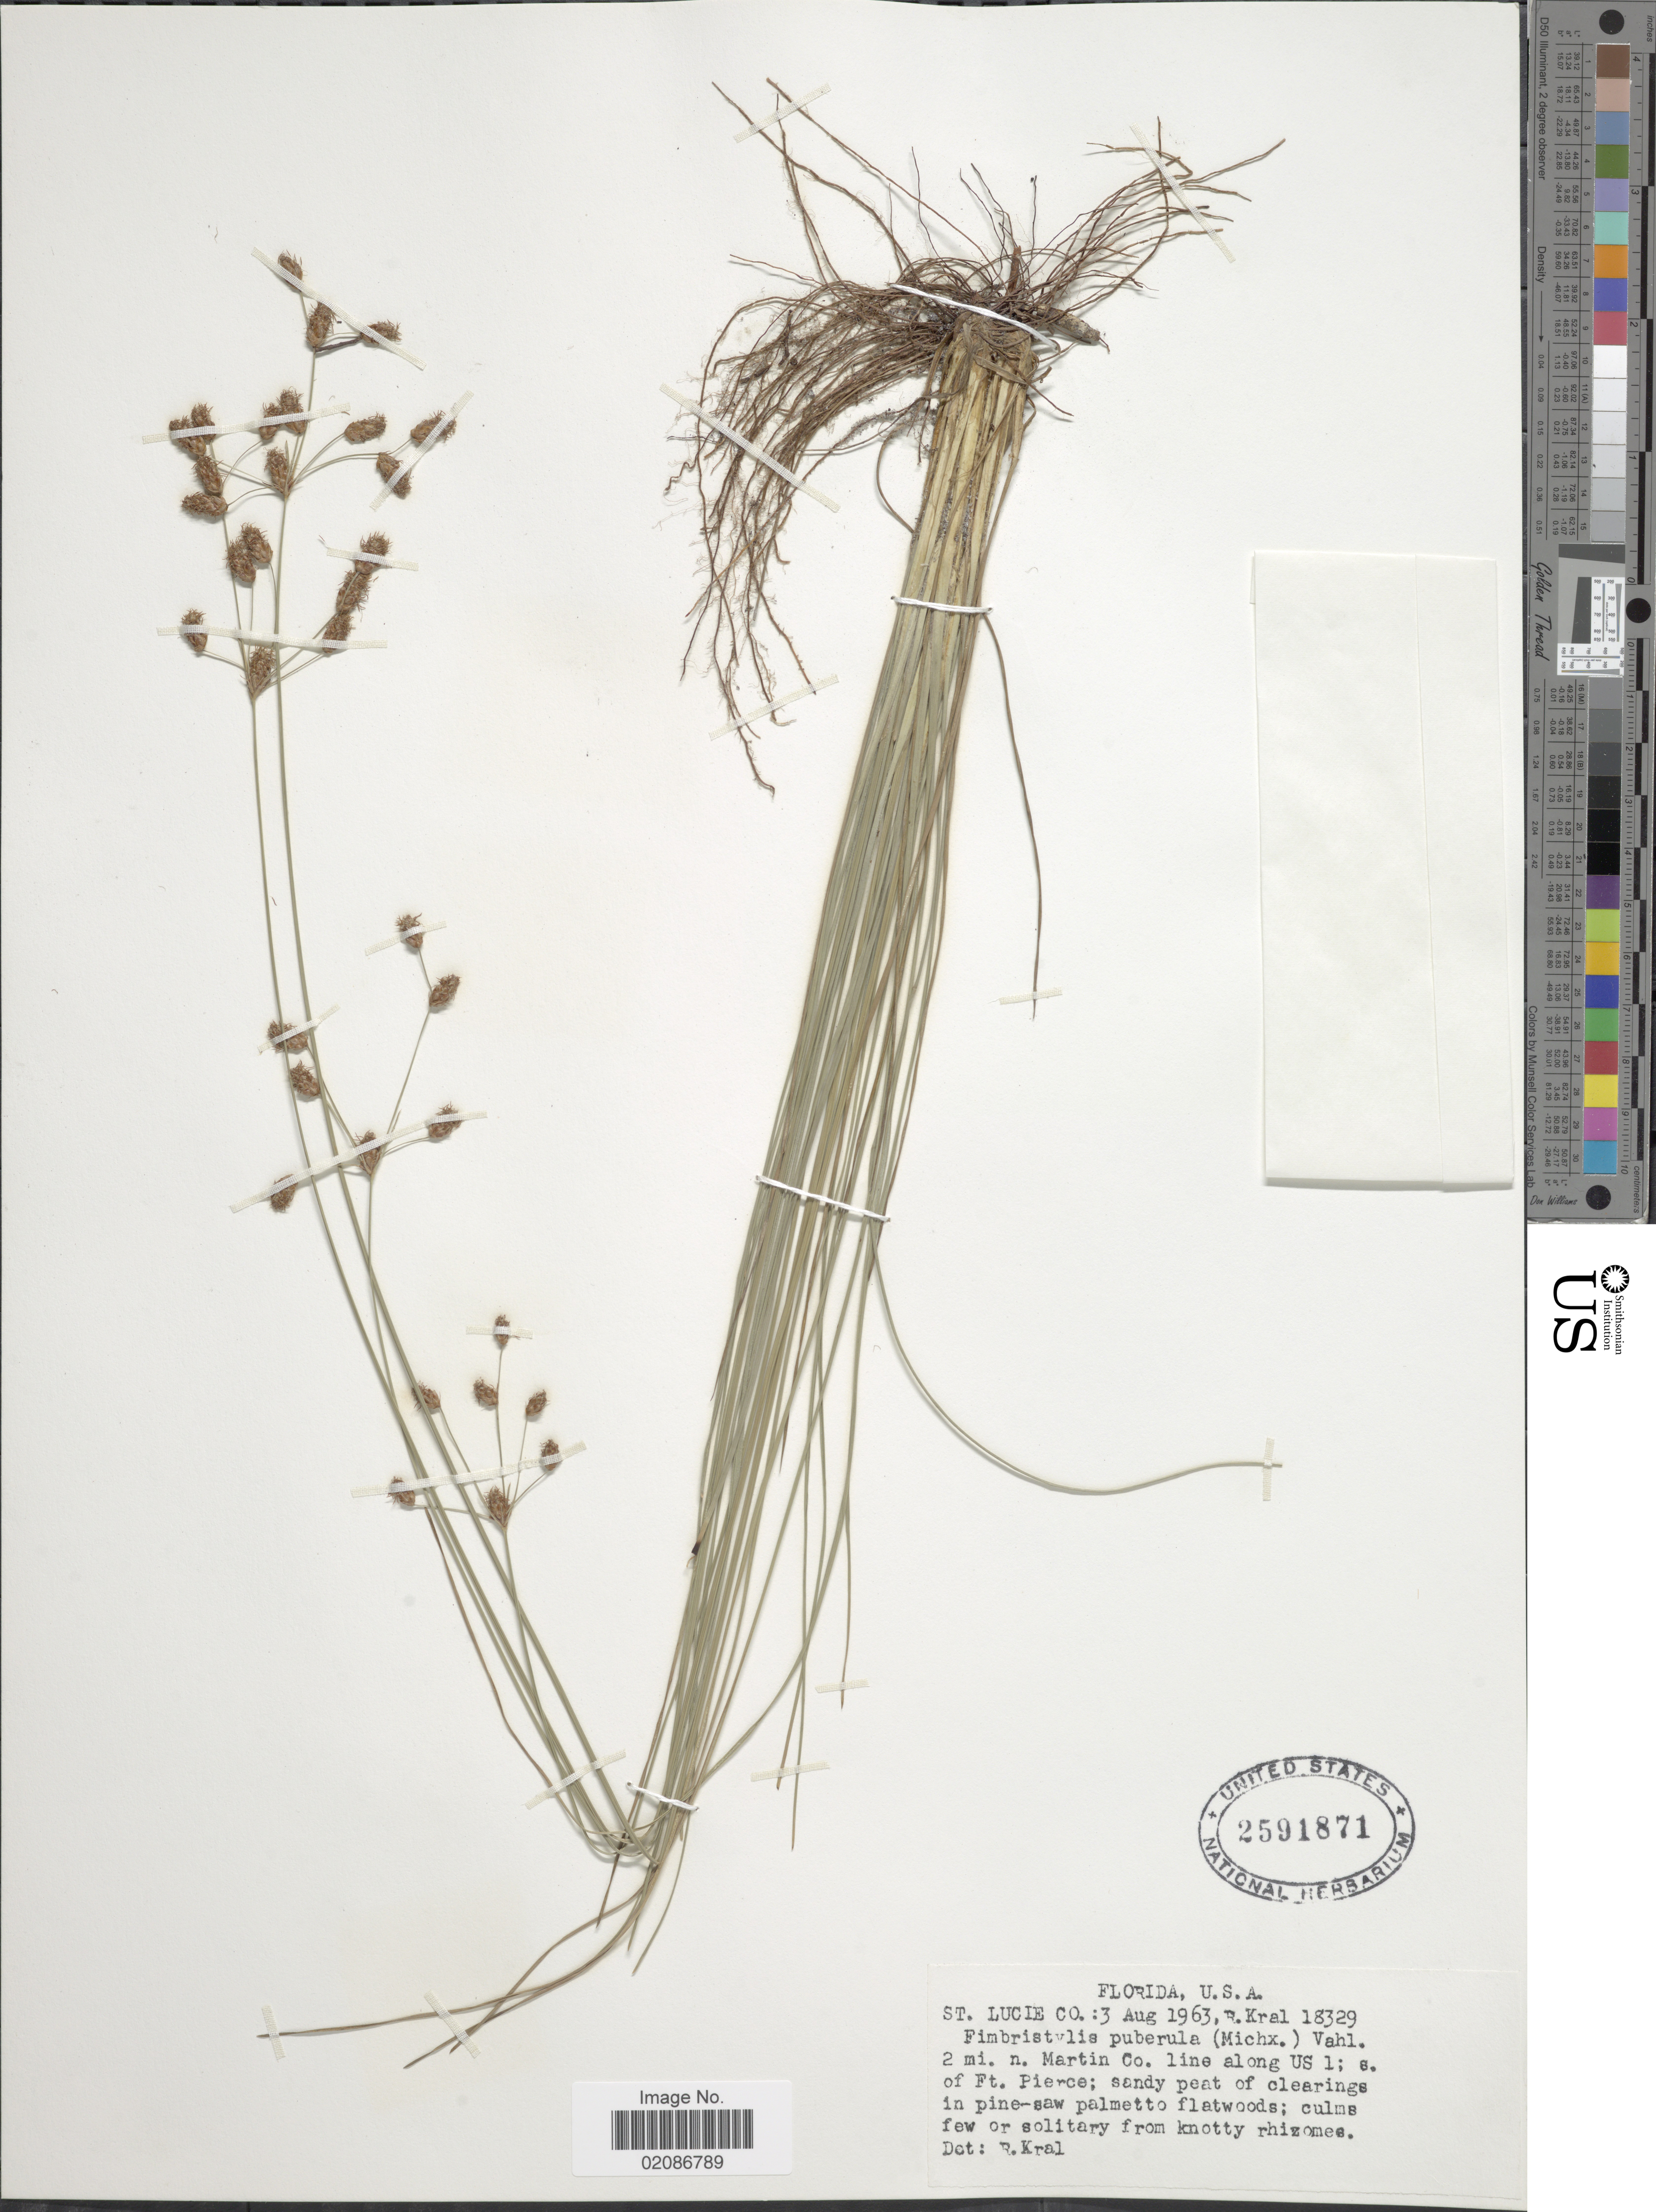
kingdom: Plantae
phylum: Tracheophyta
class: Liliopsida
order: Poales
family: Cyperaceae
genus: Fimbristylis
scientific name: Fimbristylis puberula var. puberula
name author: (Michx.) Vahl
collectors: R. Kral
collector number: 18329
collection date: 1963-08-03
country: United States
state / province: Florida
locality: U.S.A. St. Lucie Co.: 2 mi. n. MartinCo. line along US 1; s. of Ft. Pierce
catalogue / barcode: US 2591871